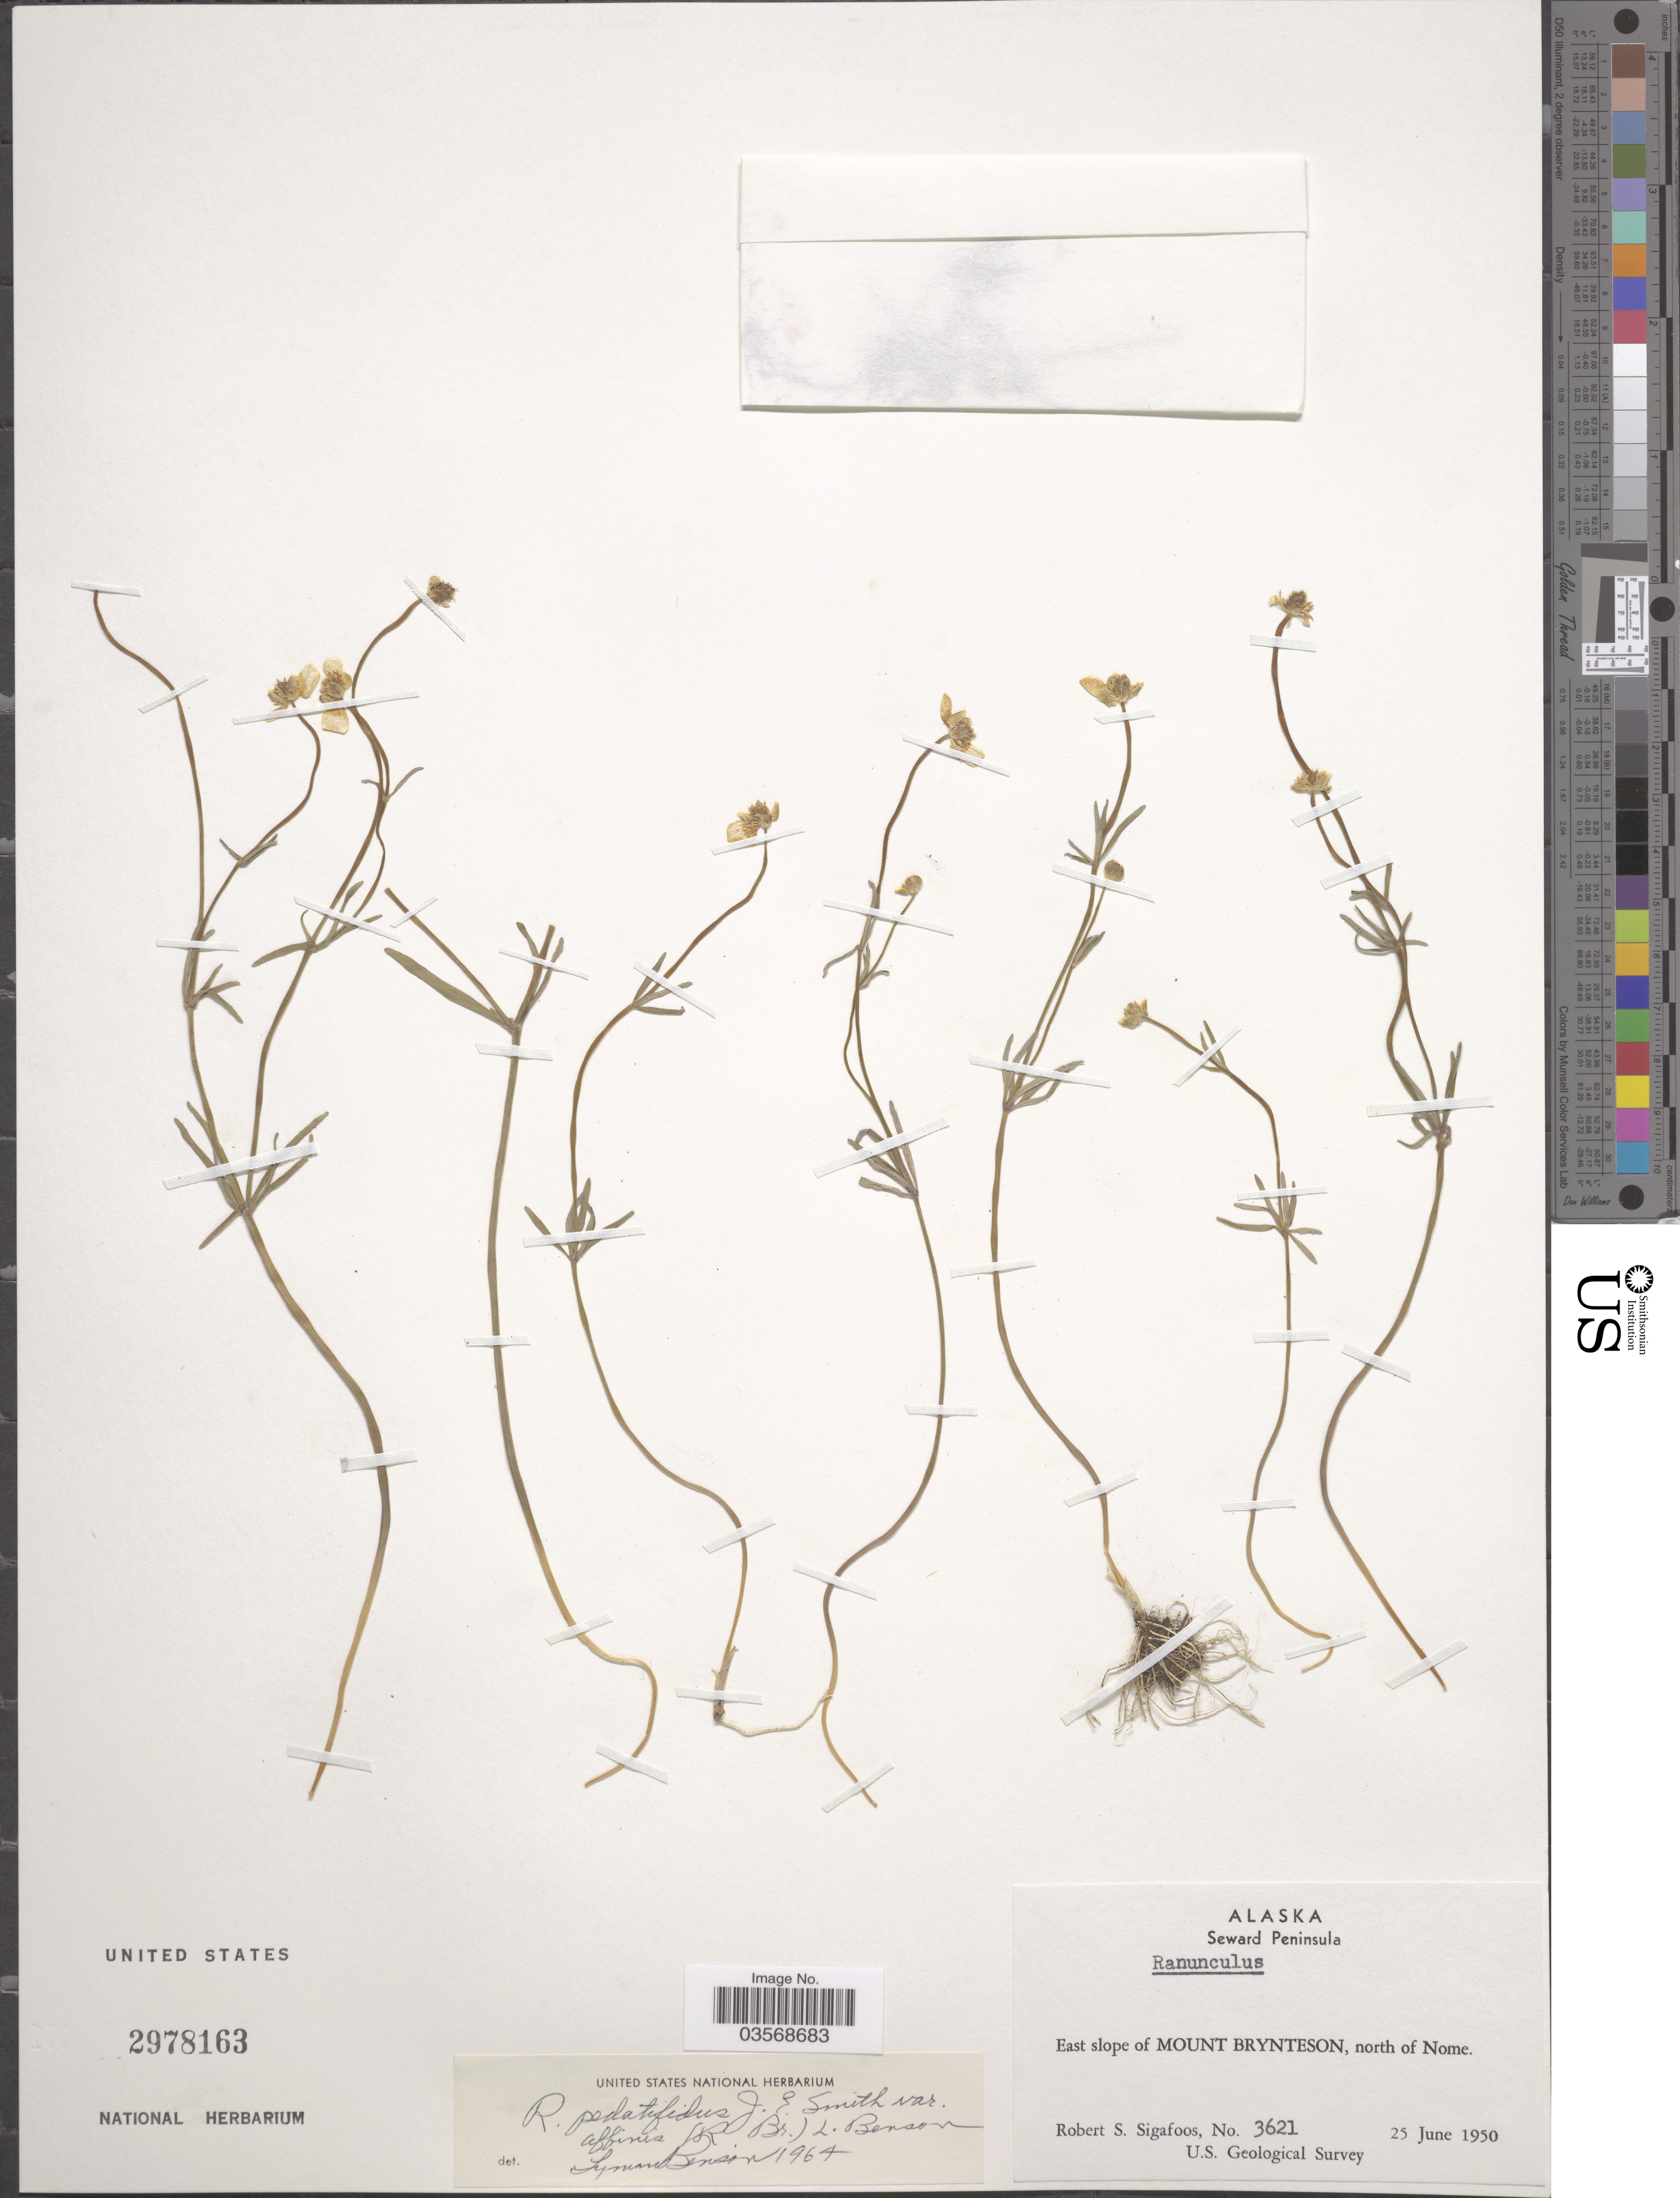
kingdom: Plantae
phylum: Tracheophyta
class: Magnoliopsida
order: Ranunculales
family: Ranunculaceae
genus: Ranunculus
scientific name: Ranunculus pedatifidus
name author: Sm.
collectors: R. Sigafoos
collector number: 3621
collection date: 1950-06-25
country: United States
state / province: Alaska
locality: Seward Peninsula. East slope of Mount Brynteson, north of Nome.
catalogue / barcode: US 2978163